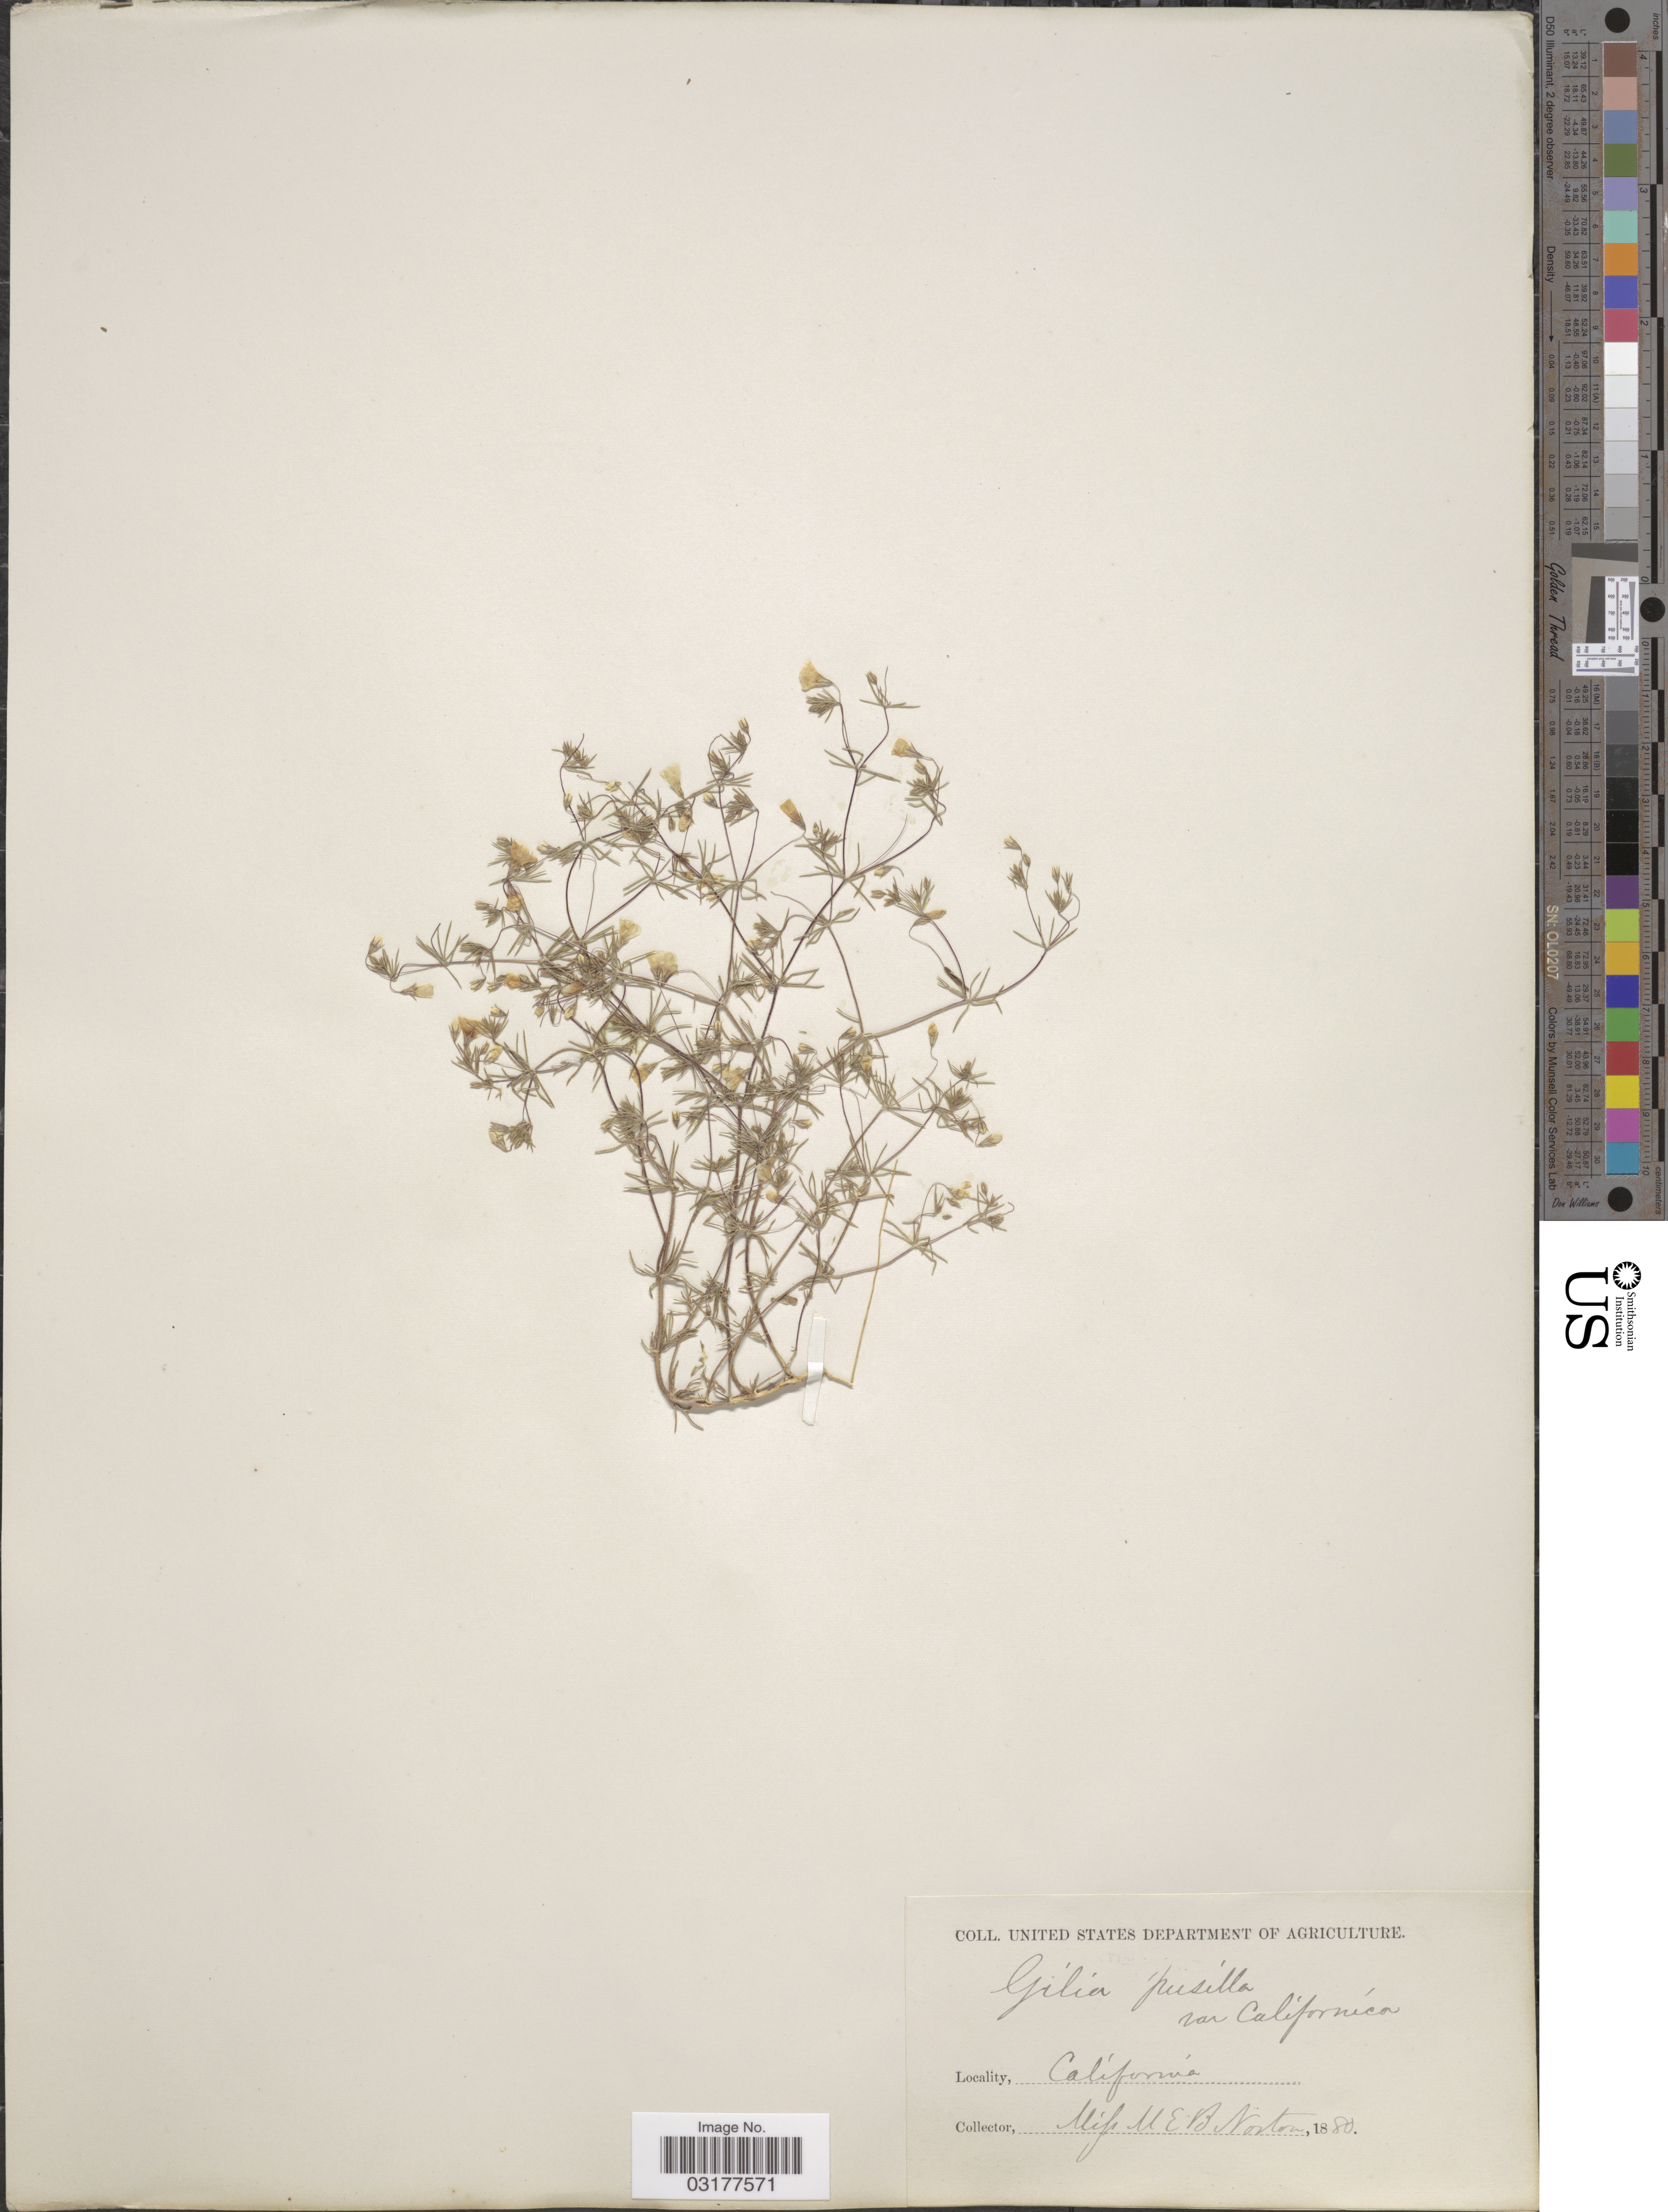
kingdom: Plantae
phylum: Tracheophyta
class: Magnoliopsida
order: Ericales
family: Polemoniaceae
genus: Leptosiphon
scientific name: Leptosiphon filipes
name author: (Benth.) J.M. Porter & L.A. Johnson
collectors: M. Norton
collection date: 1880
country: United States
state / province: California